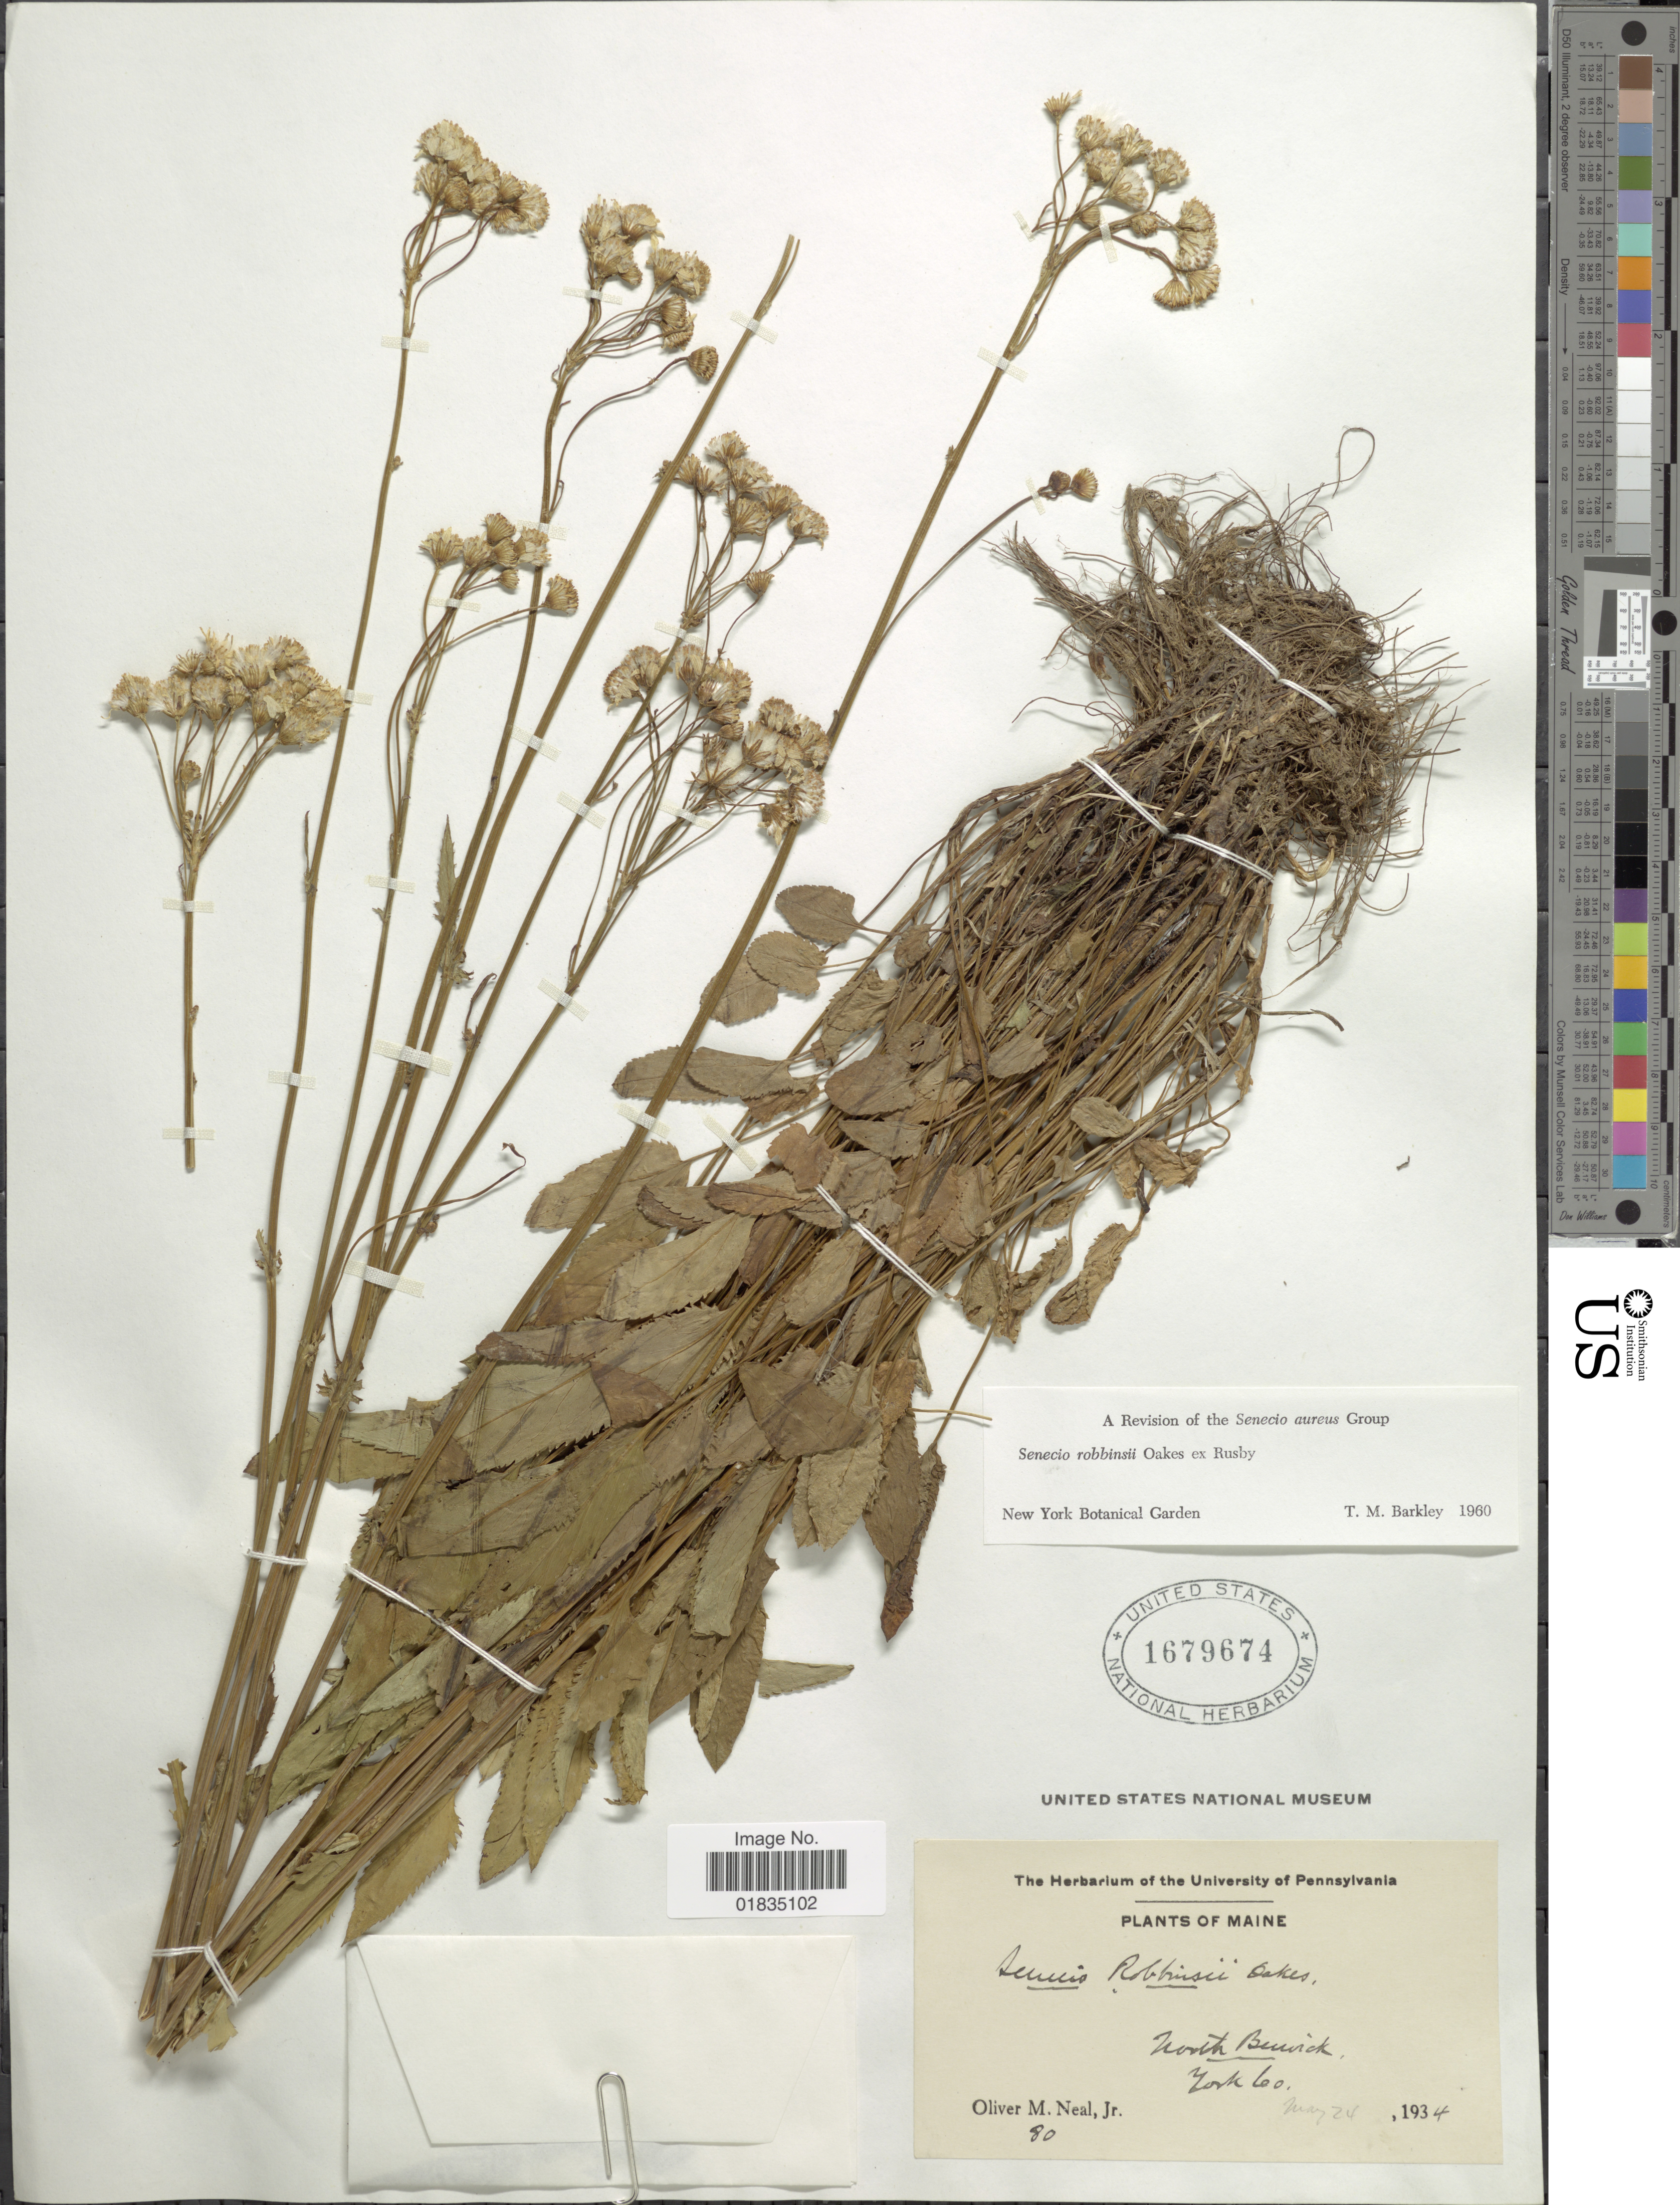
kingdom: Plantae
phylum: Tracheophyta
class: Magnoliopsida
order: Asterales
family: Asteraceae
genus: Packera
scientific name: Packera schweinitziana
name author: (Nutt.) W.A. Weber & Á. Löve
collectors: O. Neal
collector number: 80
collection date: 1934-05-24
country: United States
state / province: Maine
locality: North Brunswick. York Co.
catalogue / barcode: US 1679674